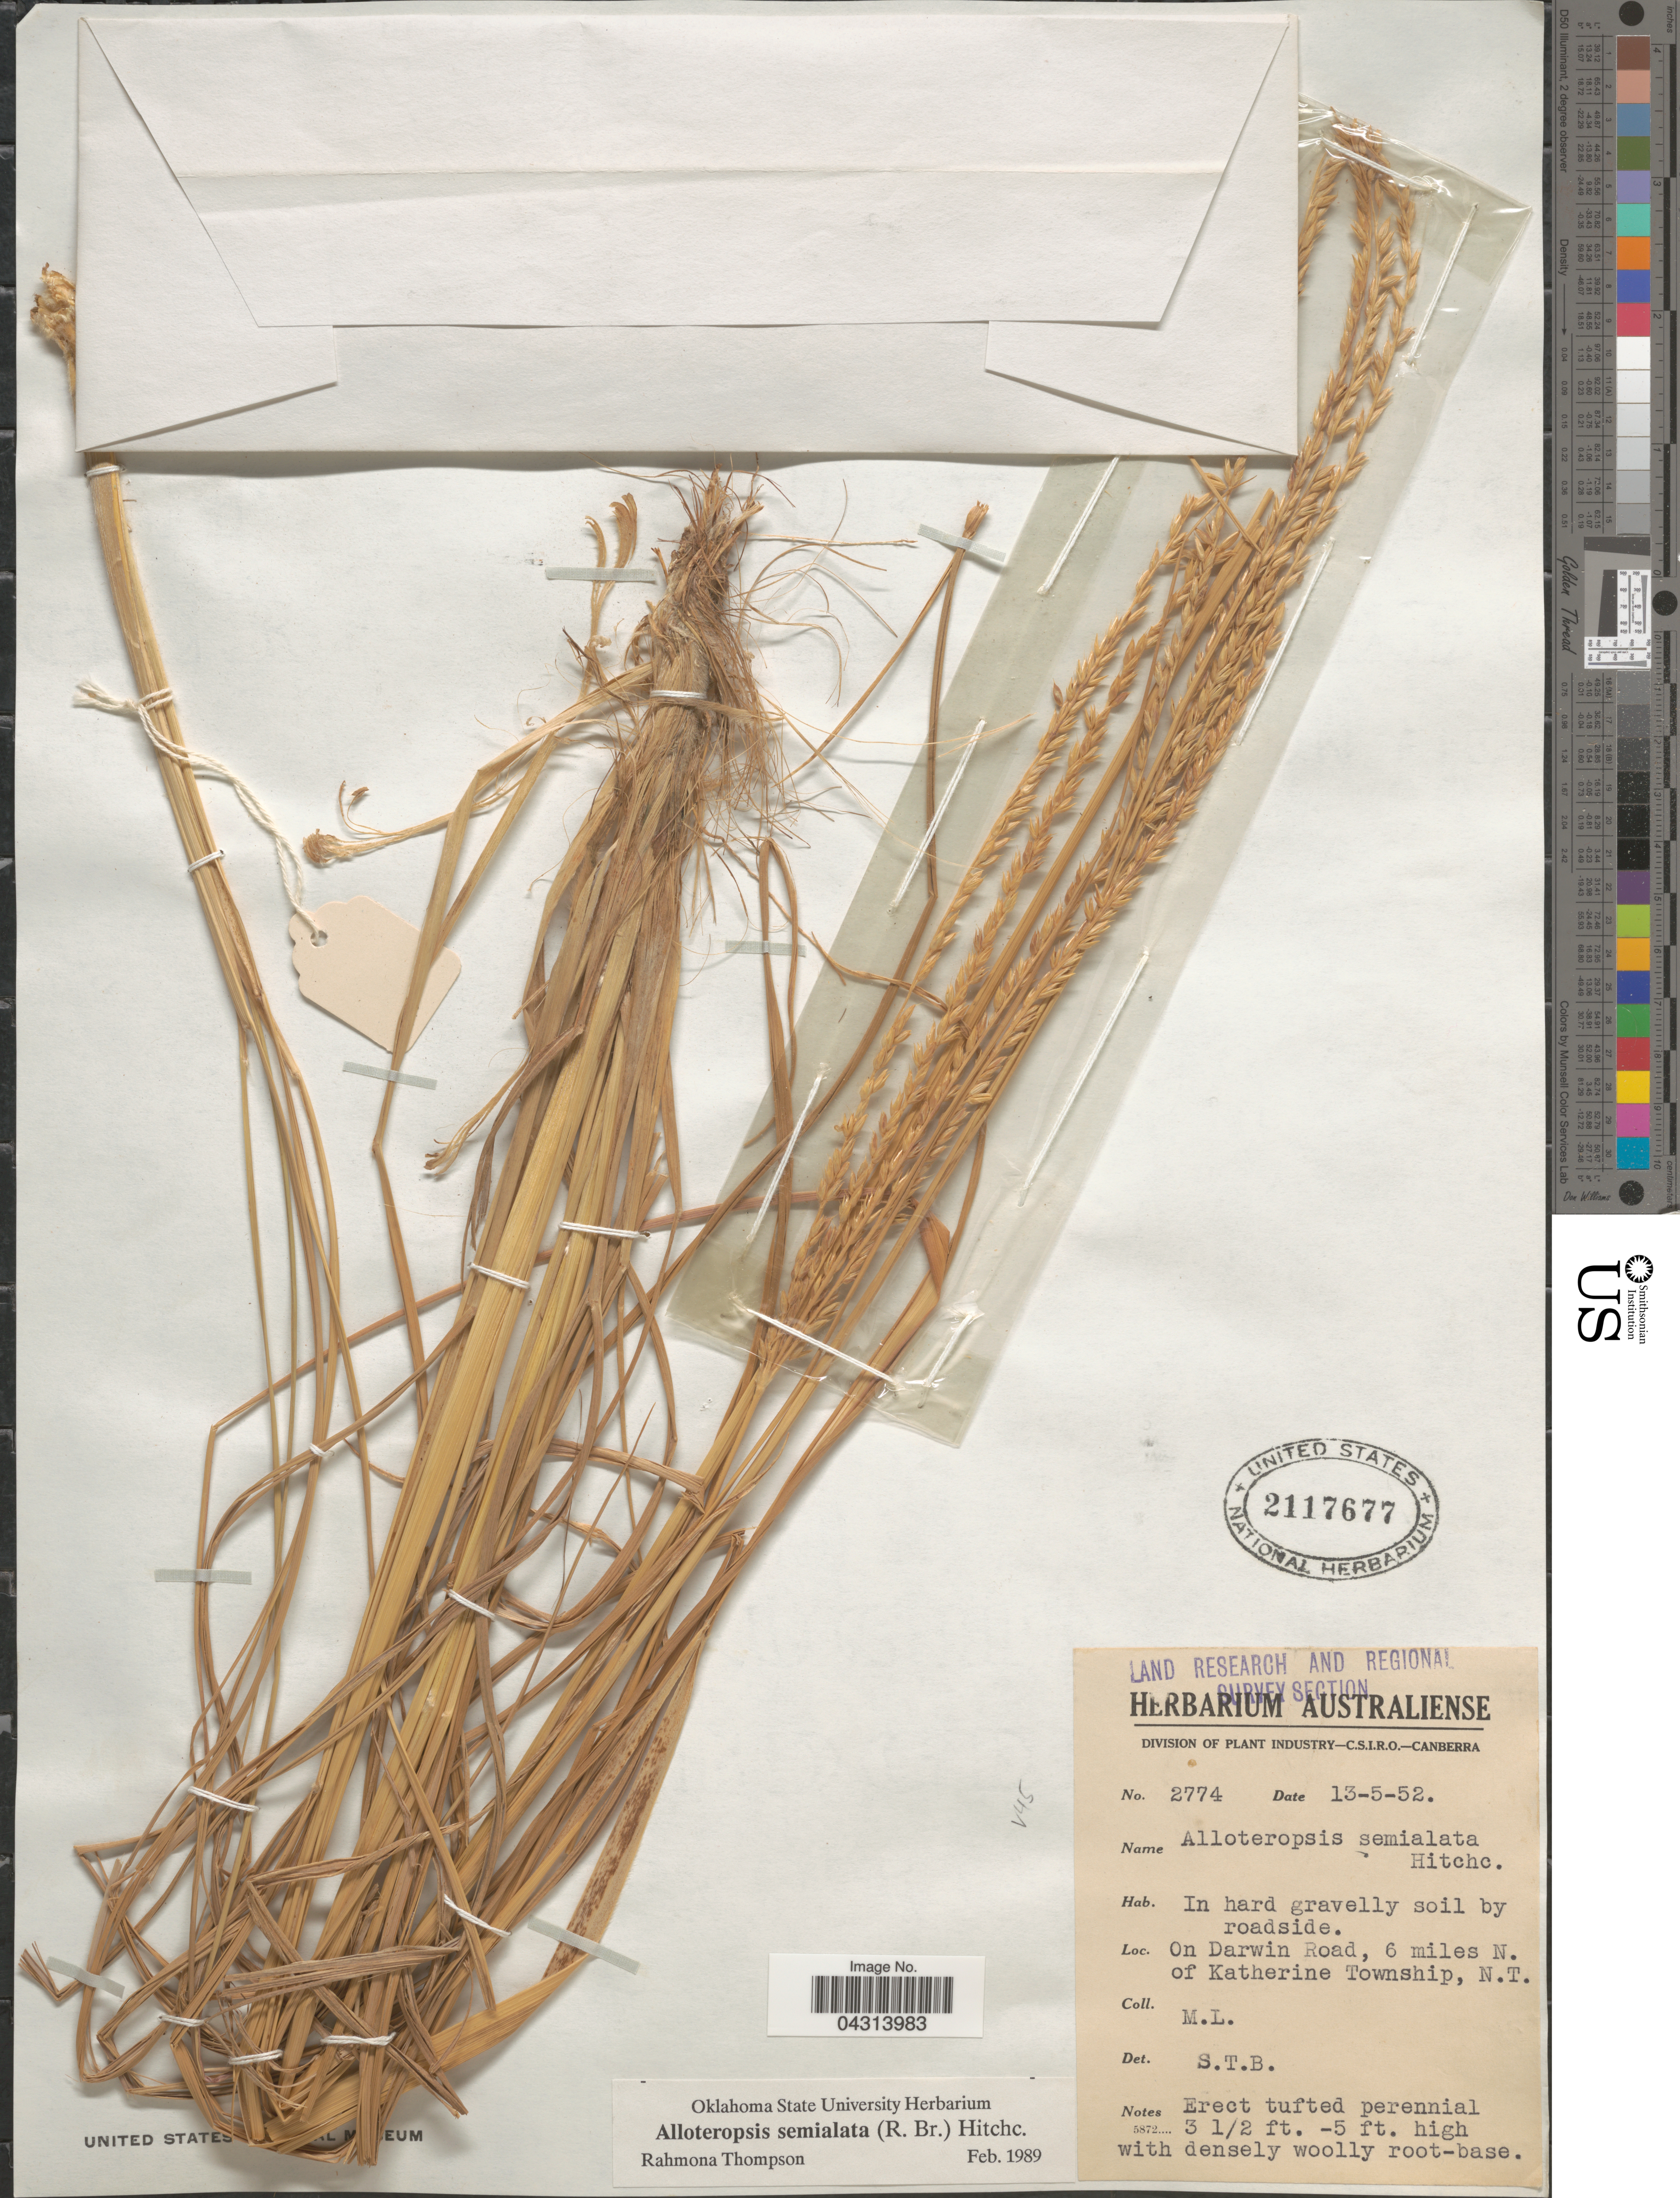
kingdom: Plantae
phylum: Tracheophyta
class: Liliopsida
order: Poales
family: Poaceae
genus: Alloteropsis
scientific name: Alloteropsis semialata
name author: (R. Br.) Hitchc.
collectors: M. L.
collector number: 2774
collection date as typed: Transcribed d/m/y: 13/5/52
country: Australia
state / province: Northern Territory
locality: On Darwin Road, 6 miles N. of Katherine Township.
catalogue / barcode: US 2117677